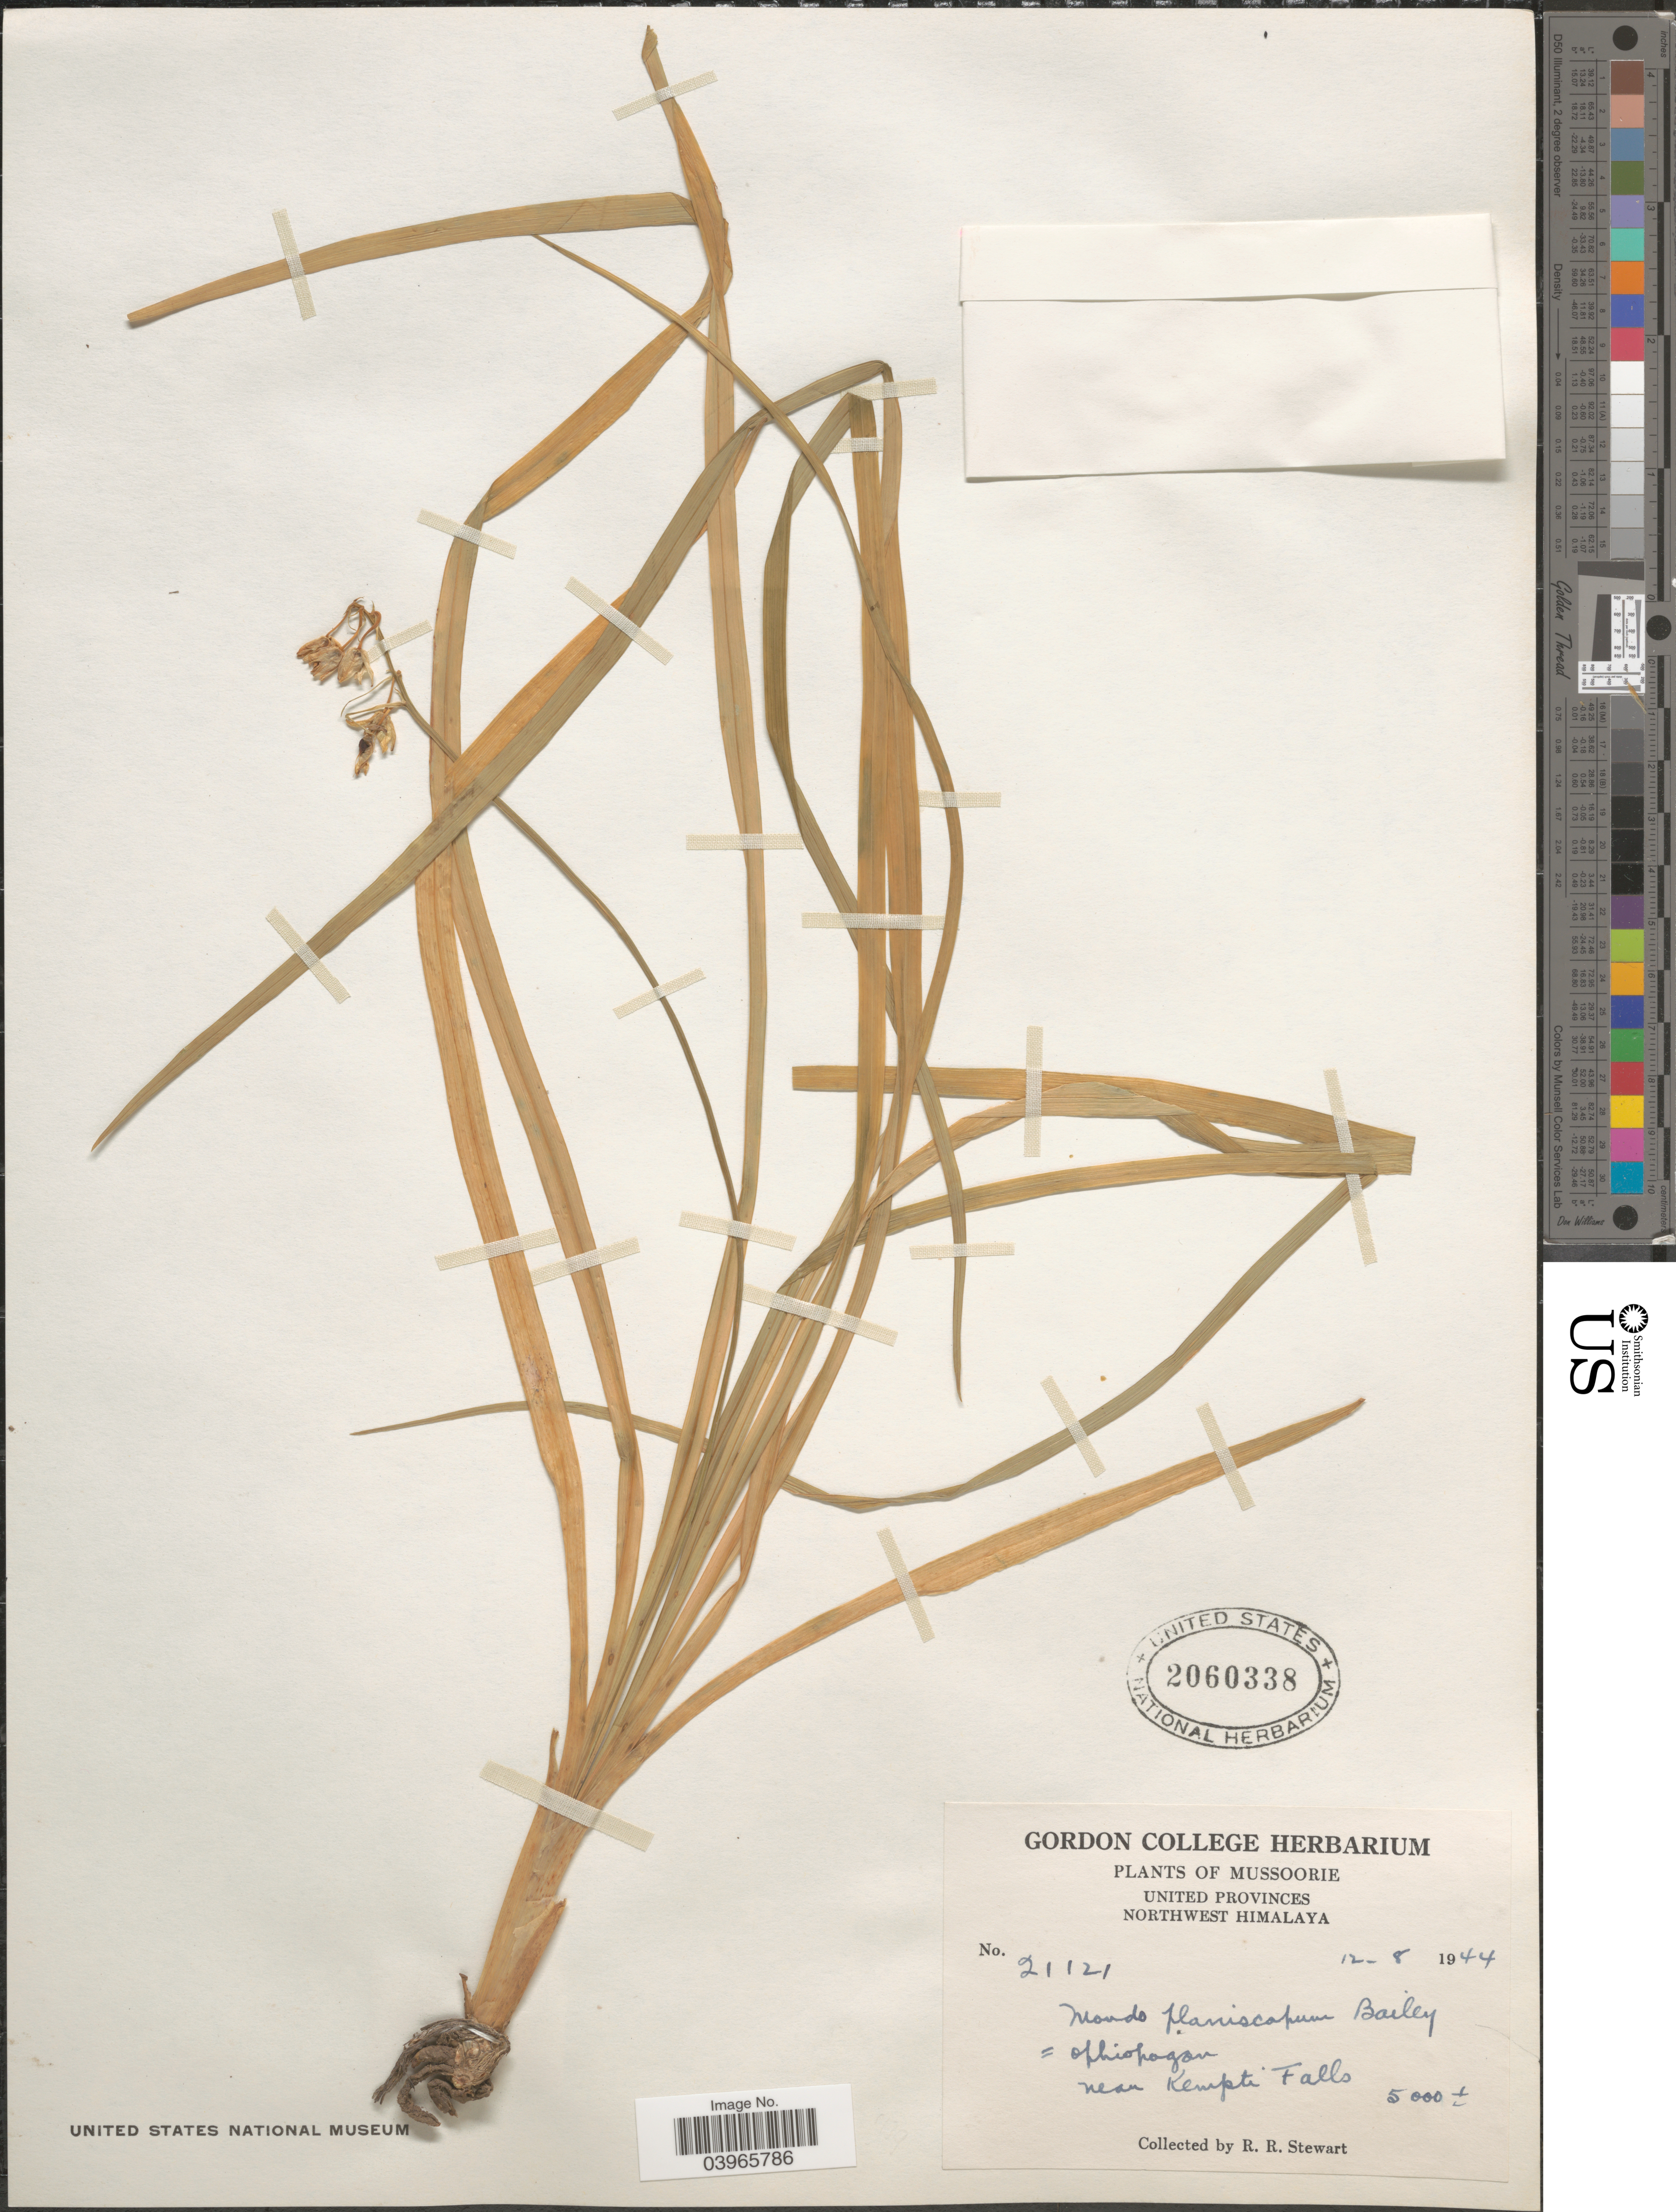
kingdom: Plantae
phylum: Tracheophyta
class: Liliopsida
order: Asparagales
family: Asparagaceae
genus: Ophiopogon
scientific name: Ophiopogon planiscapus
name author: Nakai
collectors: R. Stewart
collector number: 21121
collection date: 1944-08-12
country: India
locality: Mussoorie. United Provinces. Northwest Himalaya. Near Kempti Falls.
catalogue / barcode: US 2060338